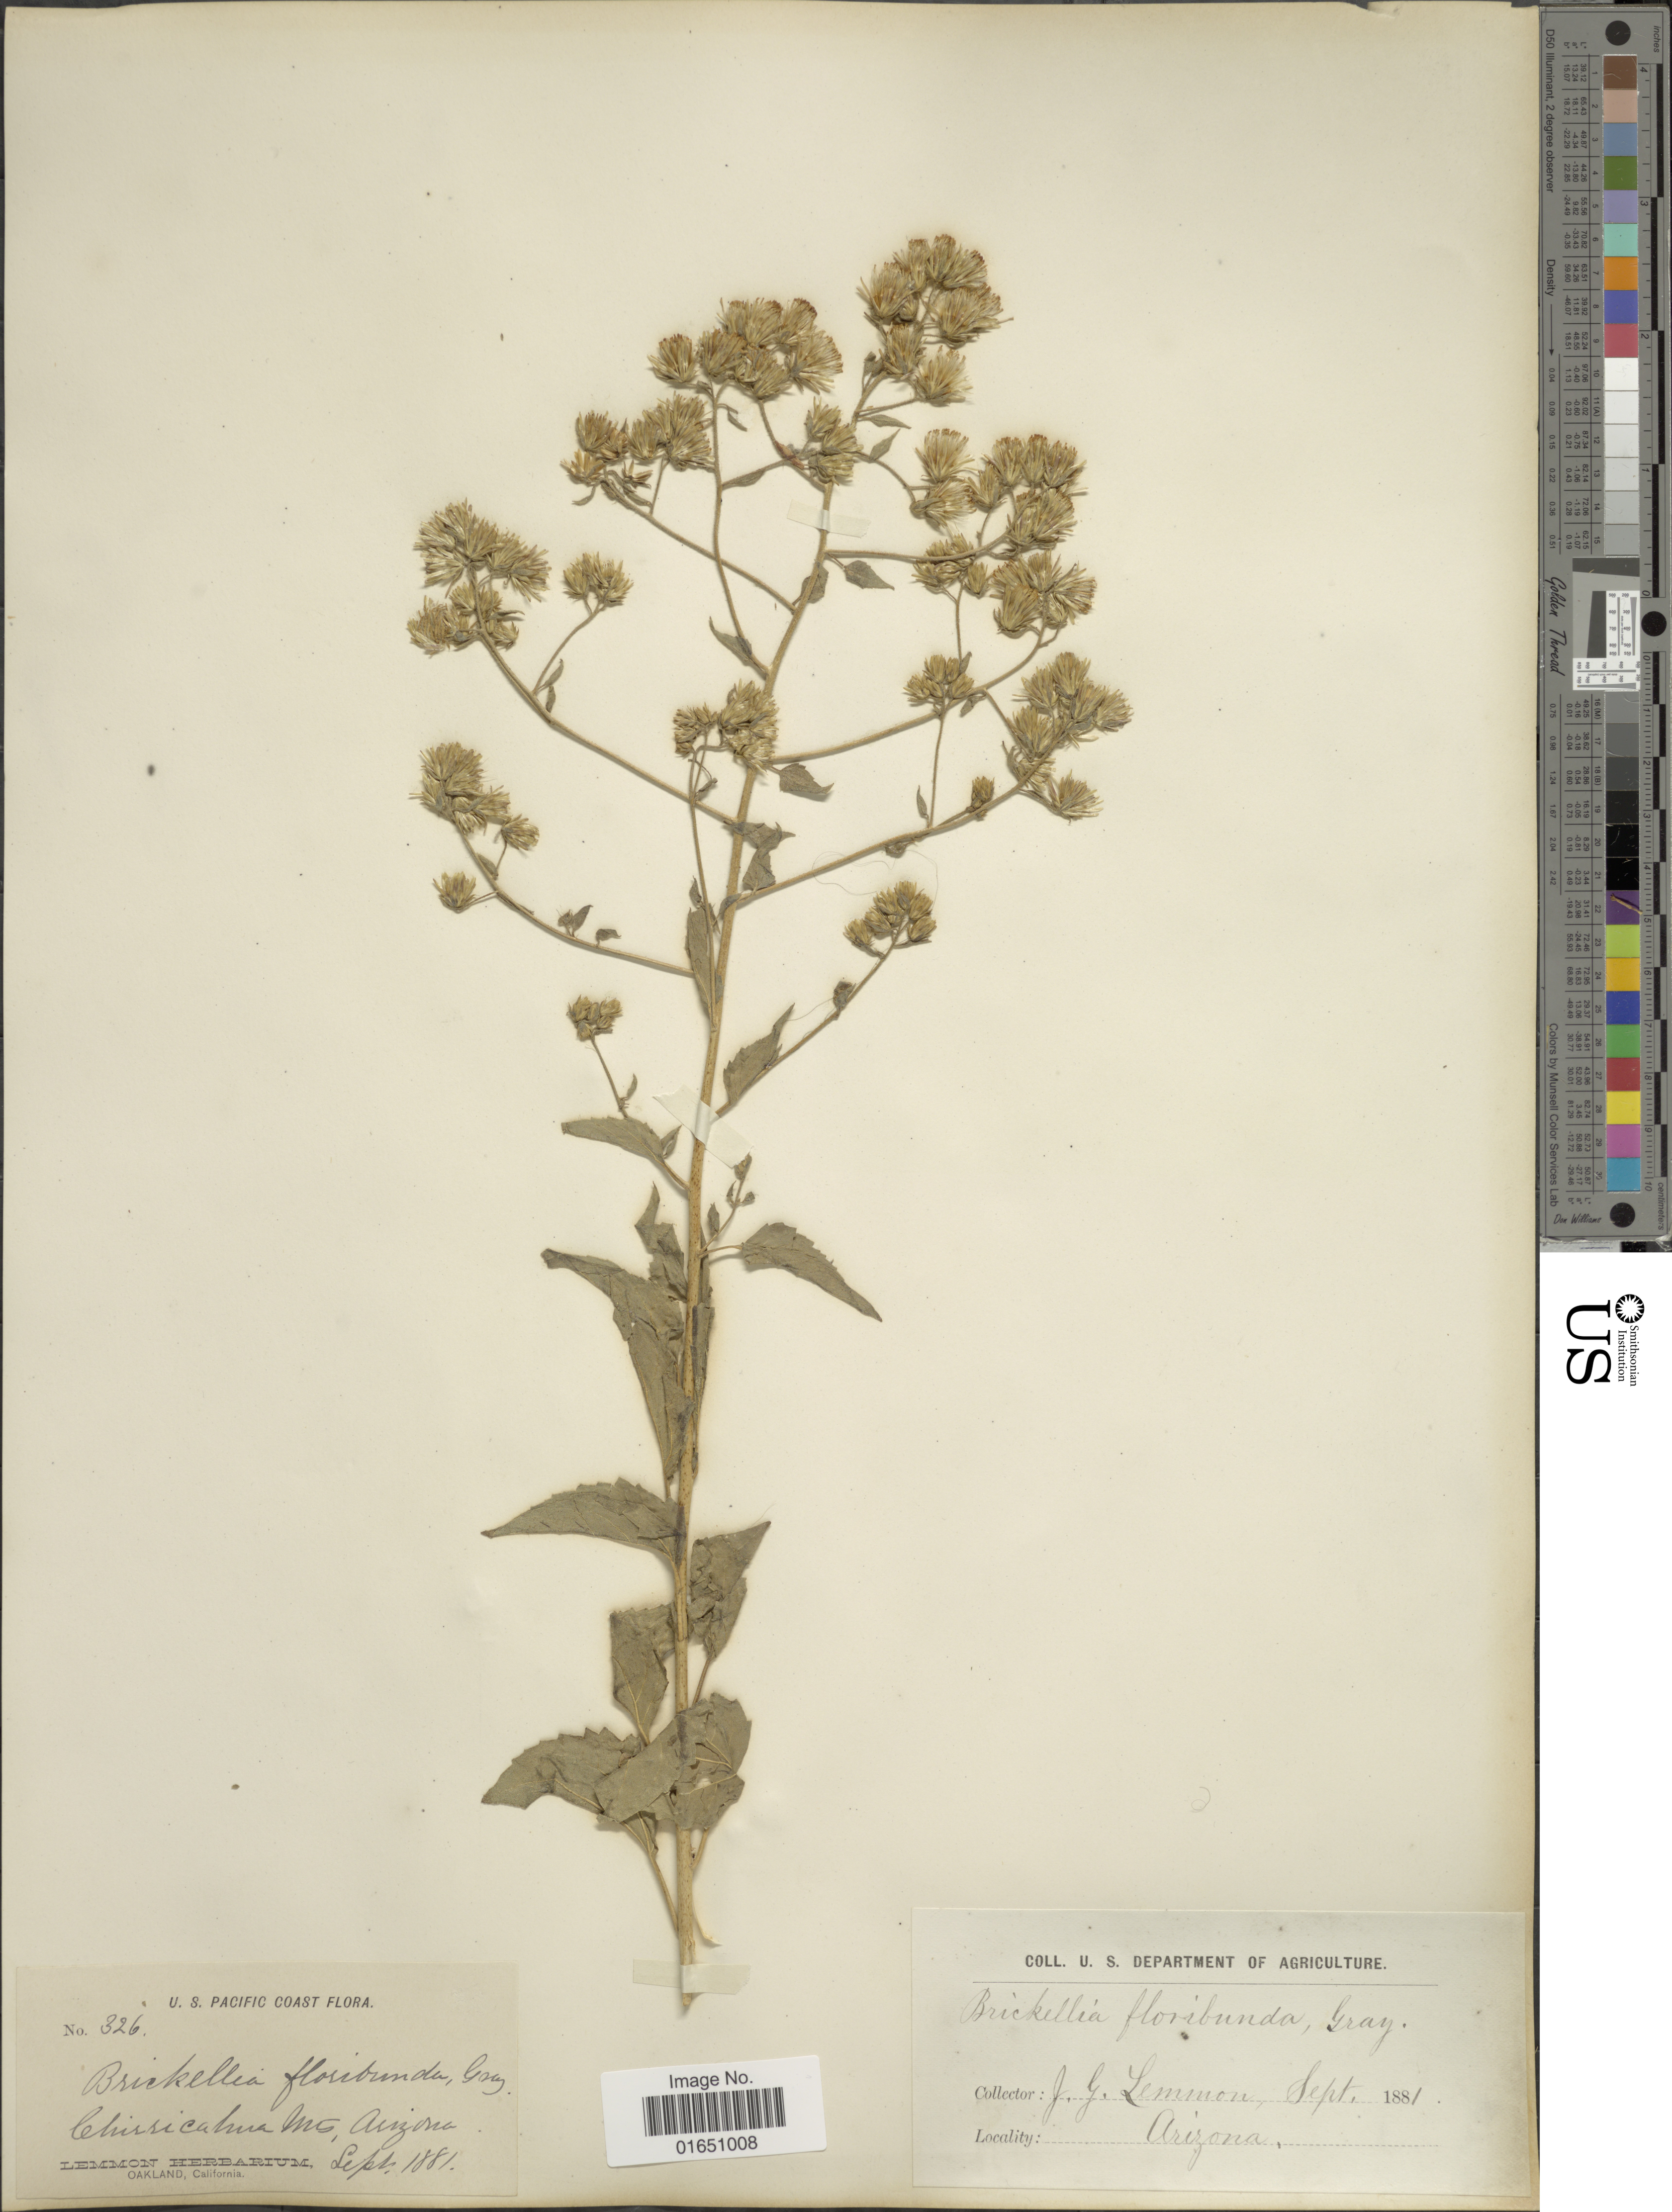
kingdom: Plantae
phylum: Tracheophyta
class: Magnoliopsida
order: Asterales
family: Asteraceae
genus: Brickellia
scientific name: Brickellia floribunda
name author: A. Gray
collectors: J. Lemmon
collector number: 326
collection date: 1881-09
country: United States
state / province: Arizona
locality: U. S. Pacific Coast. Chiricahua Mts.